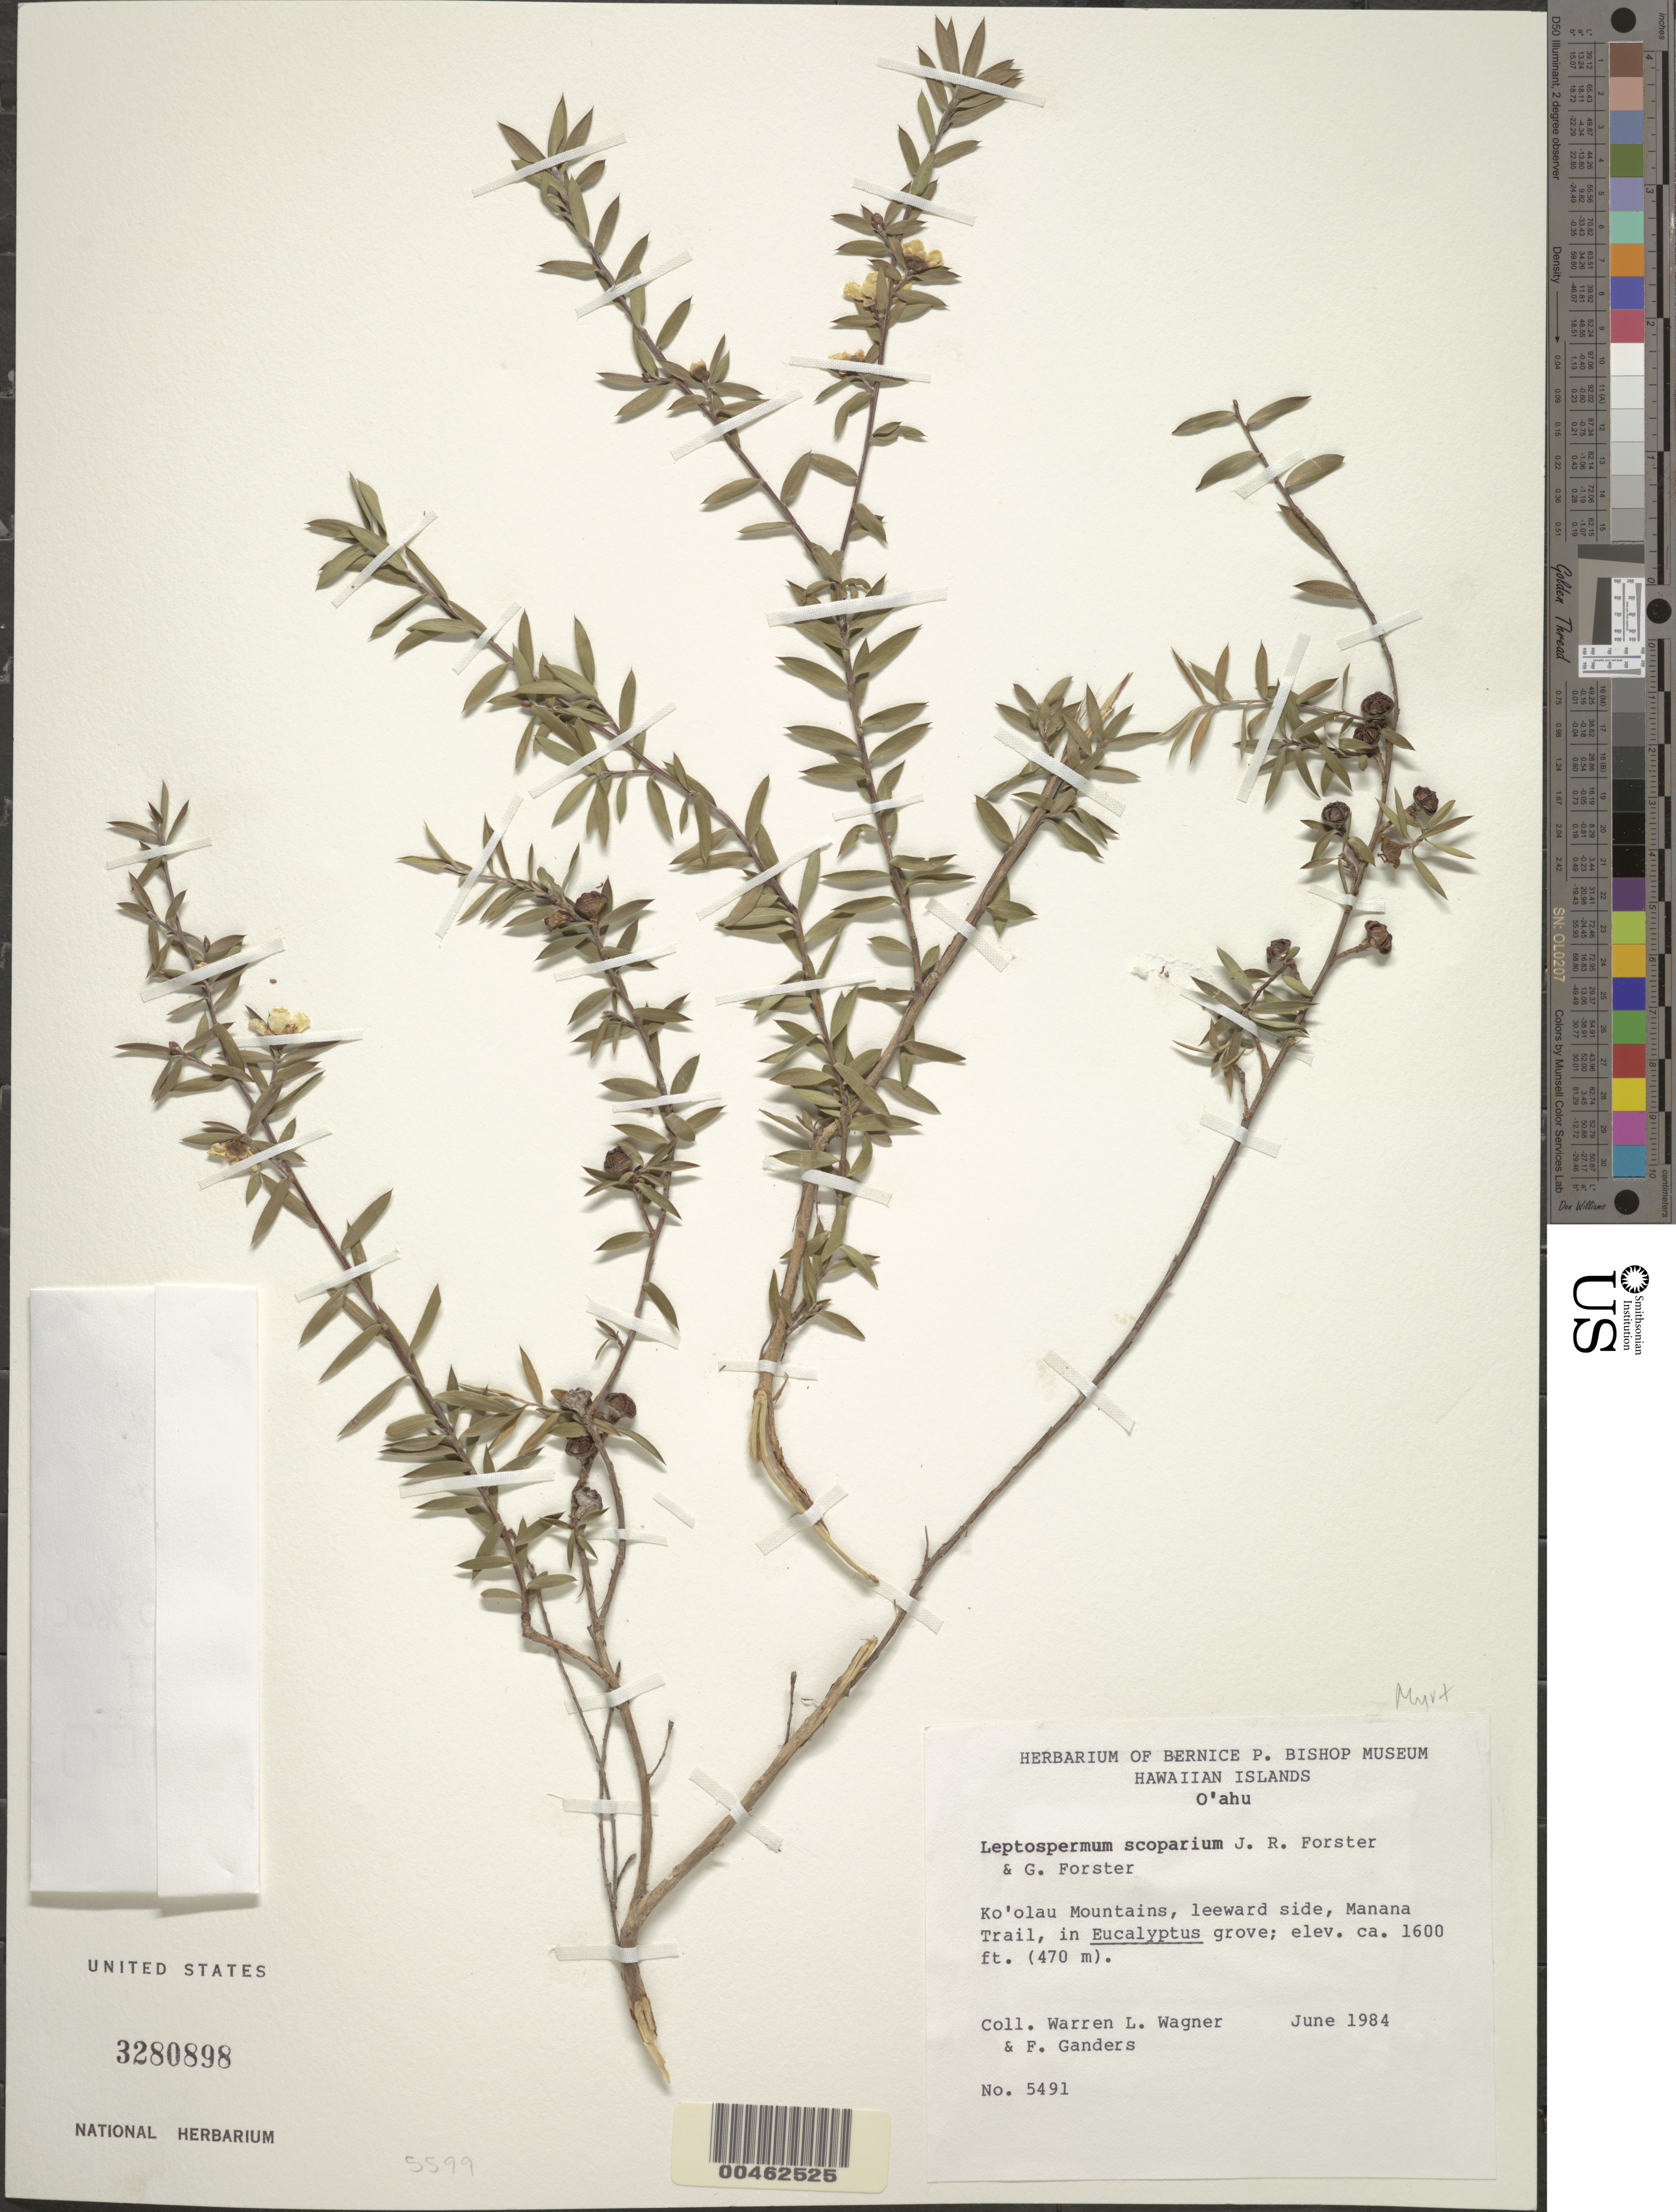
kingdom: Plantae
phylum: Tracheophyta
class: Magnoliopsida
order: Myrtales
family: Myrtaceae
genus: Leptospermum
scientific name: Leptospermum scoparium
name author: J.R. Forst. & G. Forst.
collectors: W. L. Wagner & F. R. Ganders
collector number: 5491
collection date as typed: Jun 1984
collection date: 1984-06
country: United States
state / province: Hawaii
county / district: Honolulu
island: Oahu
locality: Ko'olau Mts., leeward side, Manana Trail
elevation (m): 488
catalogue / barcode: US 3280898